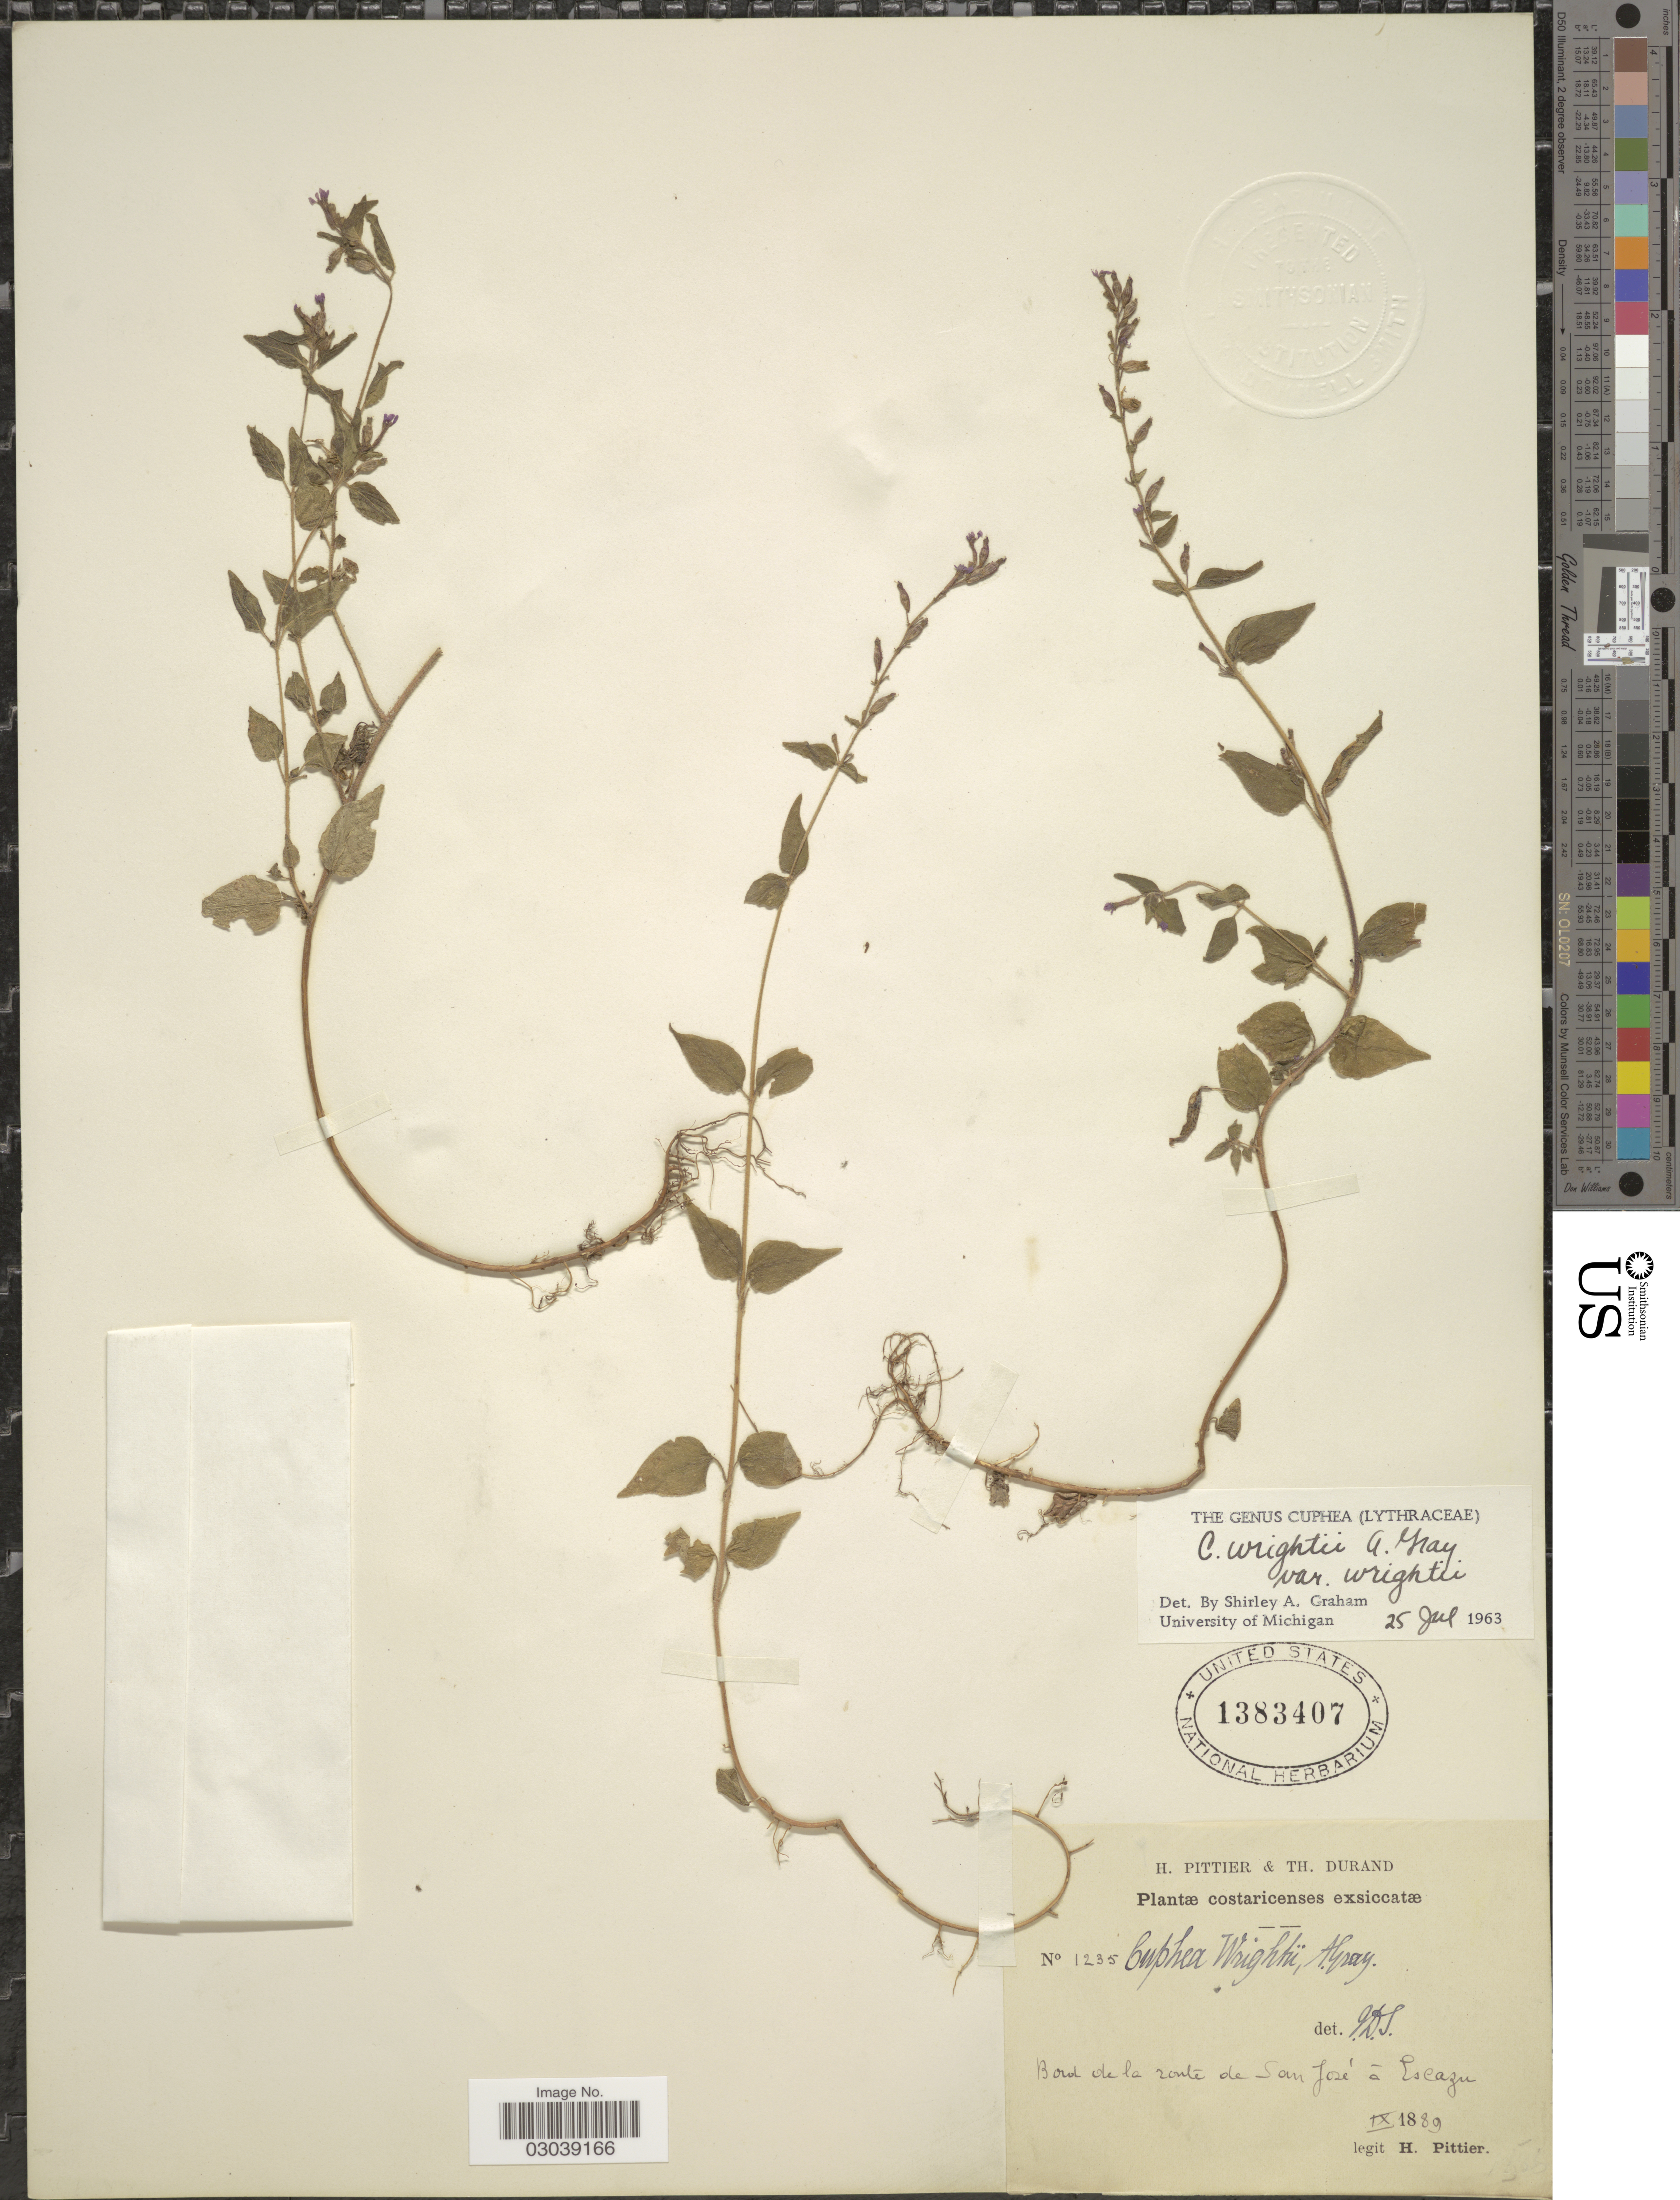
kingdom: Plantae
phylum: Tracheophyta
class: Magnoliopsida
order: Myrtales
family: Lythraceae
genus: Cuphea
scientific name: Cuphea wrightii var. wrightii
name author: A. Gray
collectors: H. F. Pittier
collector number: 1235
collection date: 1889-09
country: Costa Rica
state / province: San José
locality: Bord de la route de San José á Escazu.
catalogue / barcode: US 1383407